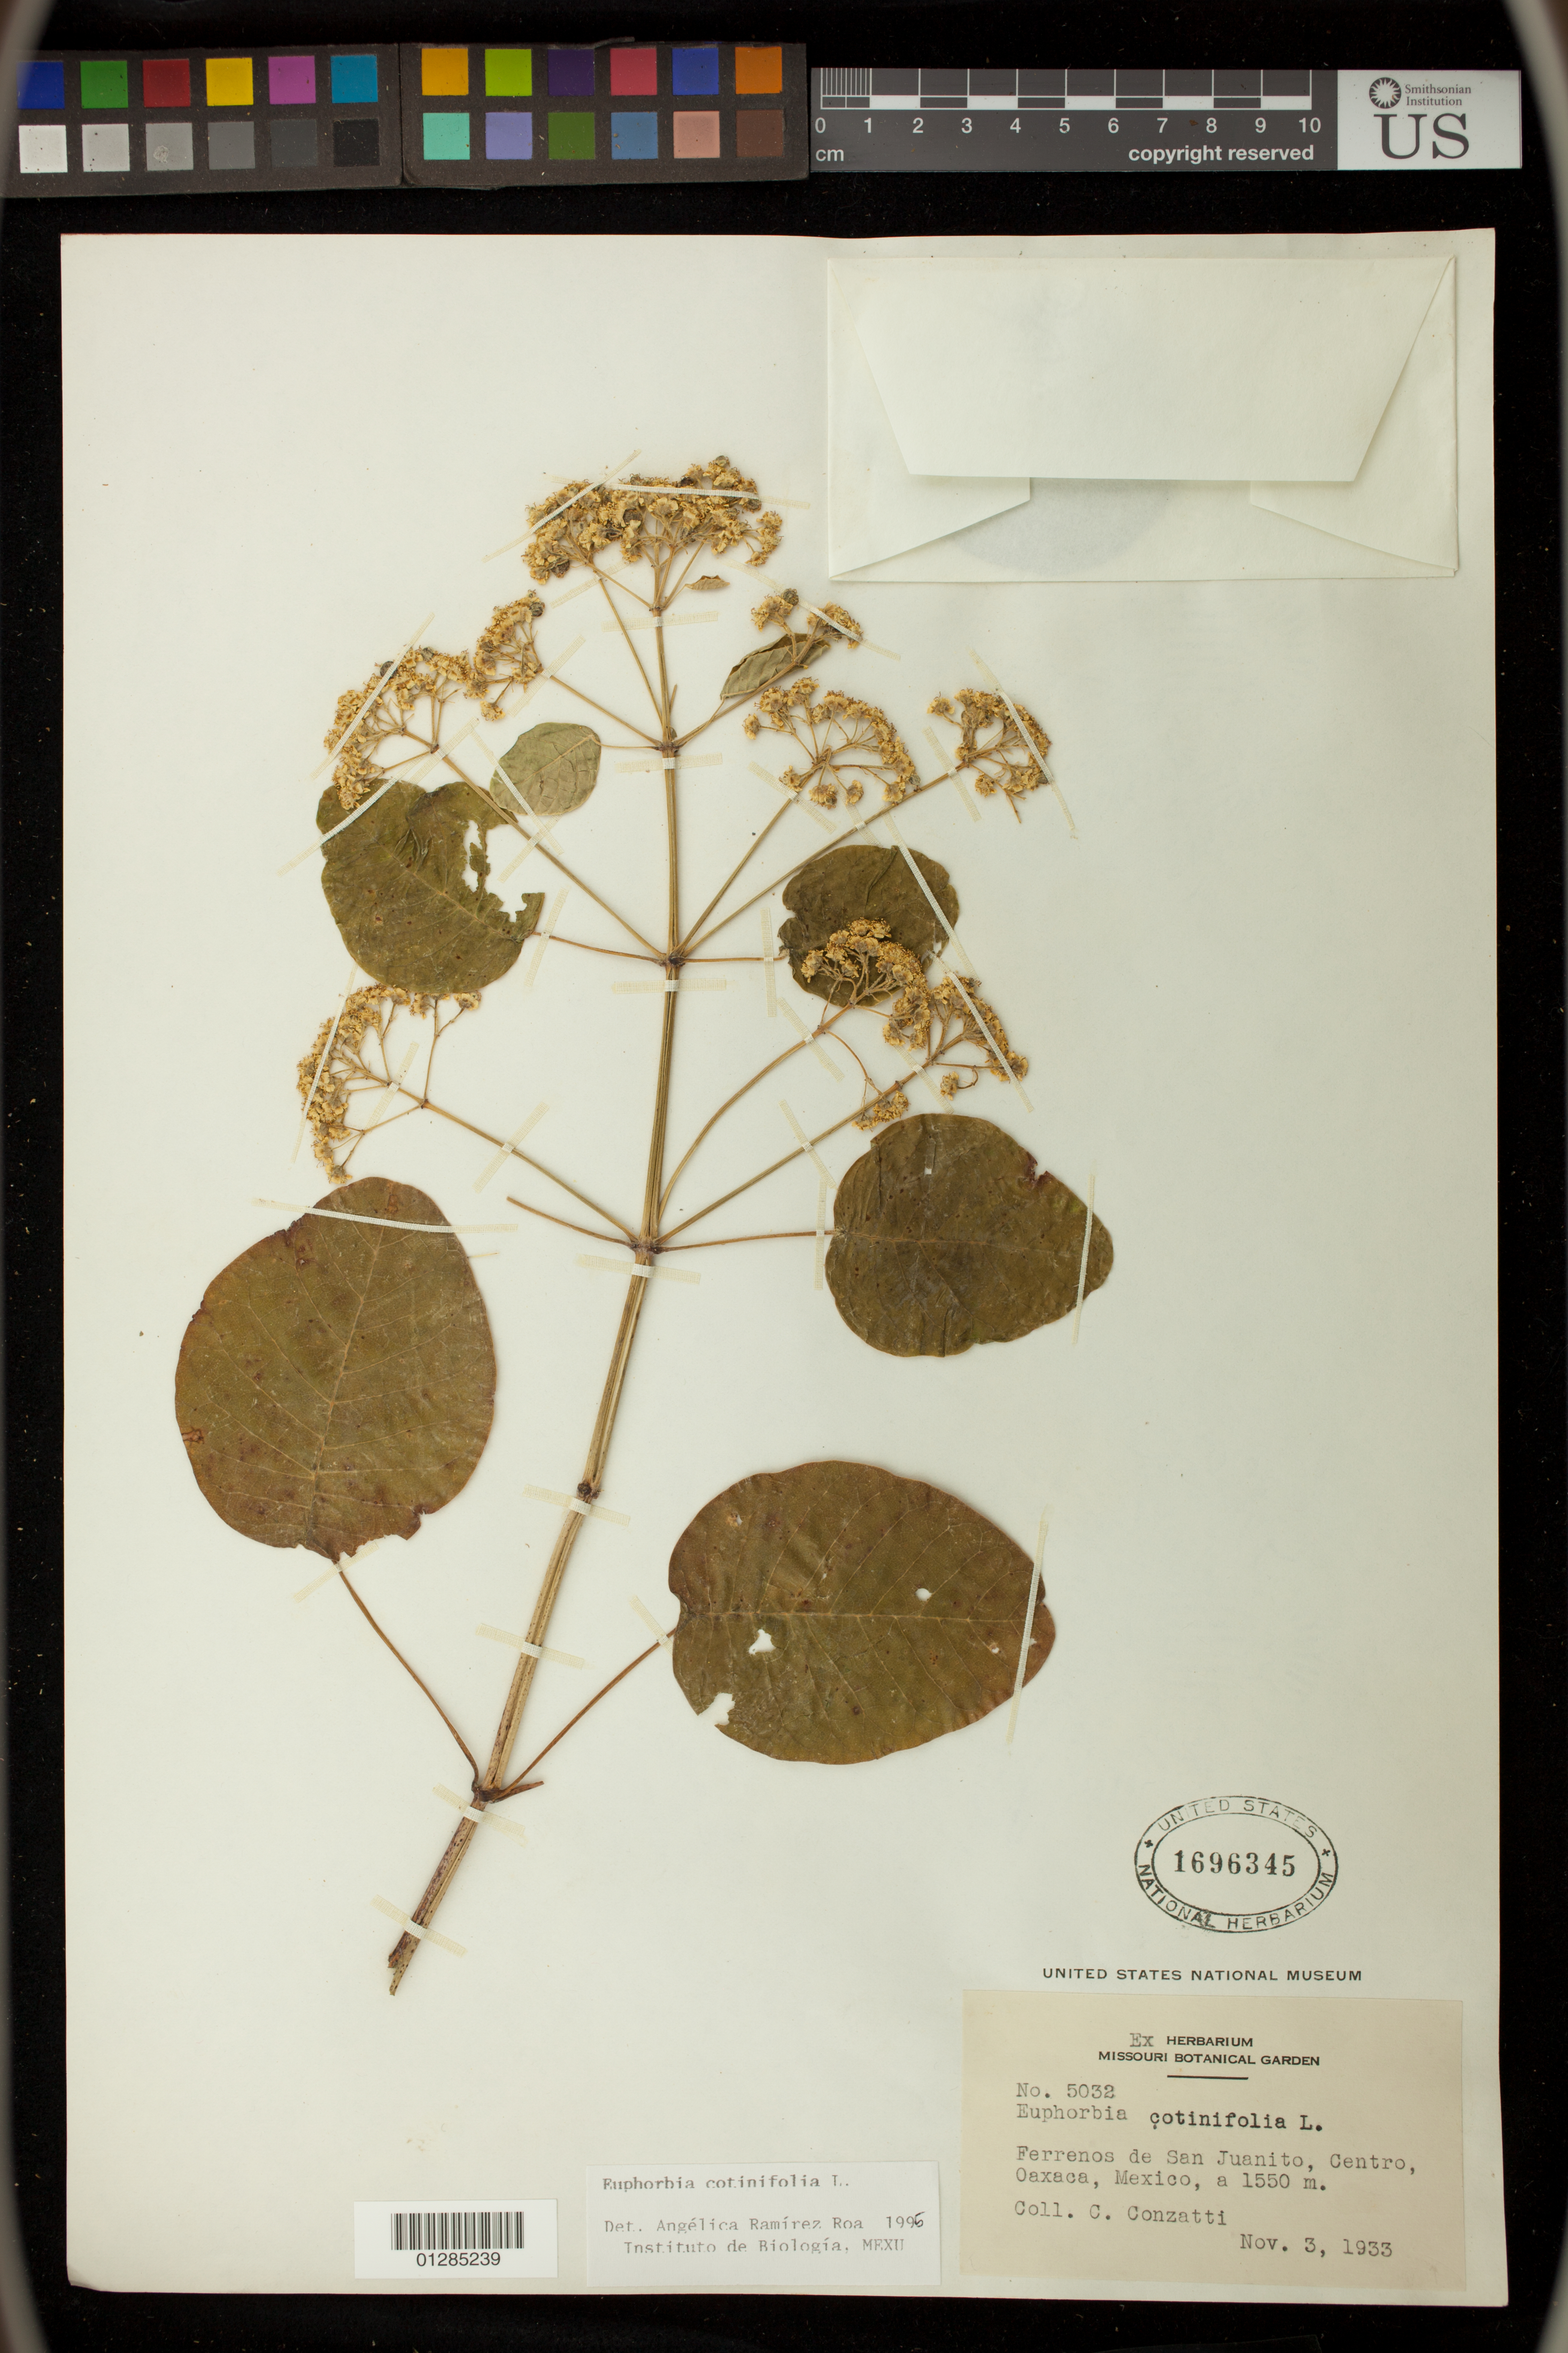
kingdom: Plantae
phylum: Tracheophyta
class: Magnoliopsida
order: Malpighiales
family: Euphorbiaceae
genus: Euphorbia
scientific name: Euphorbia cotinifolia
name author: L.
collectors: C. Conzatti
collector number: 5032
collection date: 1933-11-03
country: Mexico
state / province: Oaxaca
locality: Ferrenos de San Juanito, Centro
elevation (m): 1550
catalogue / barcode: US 1696345